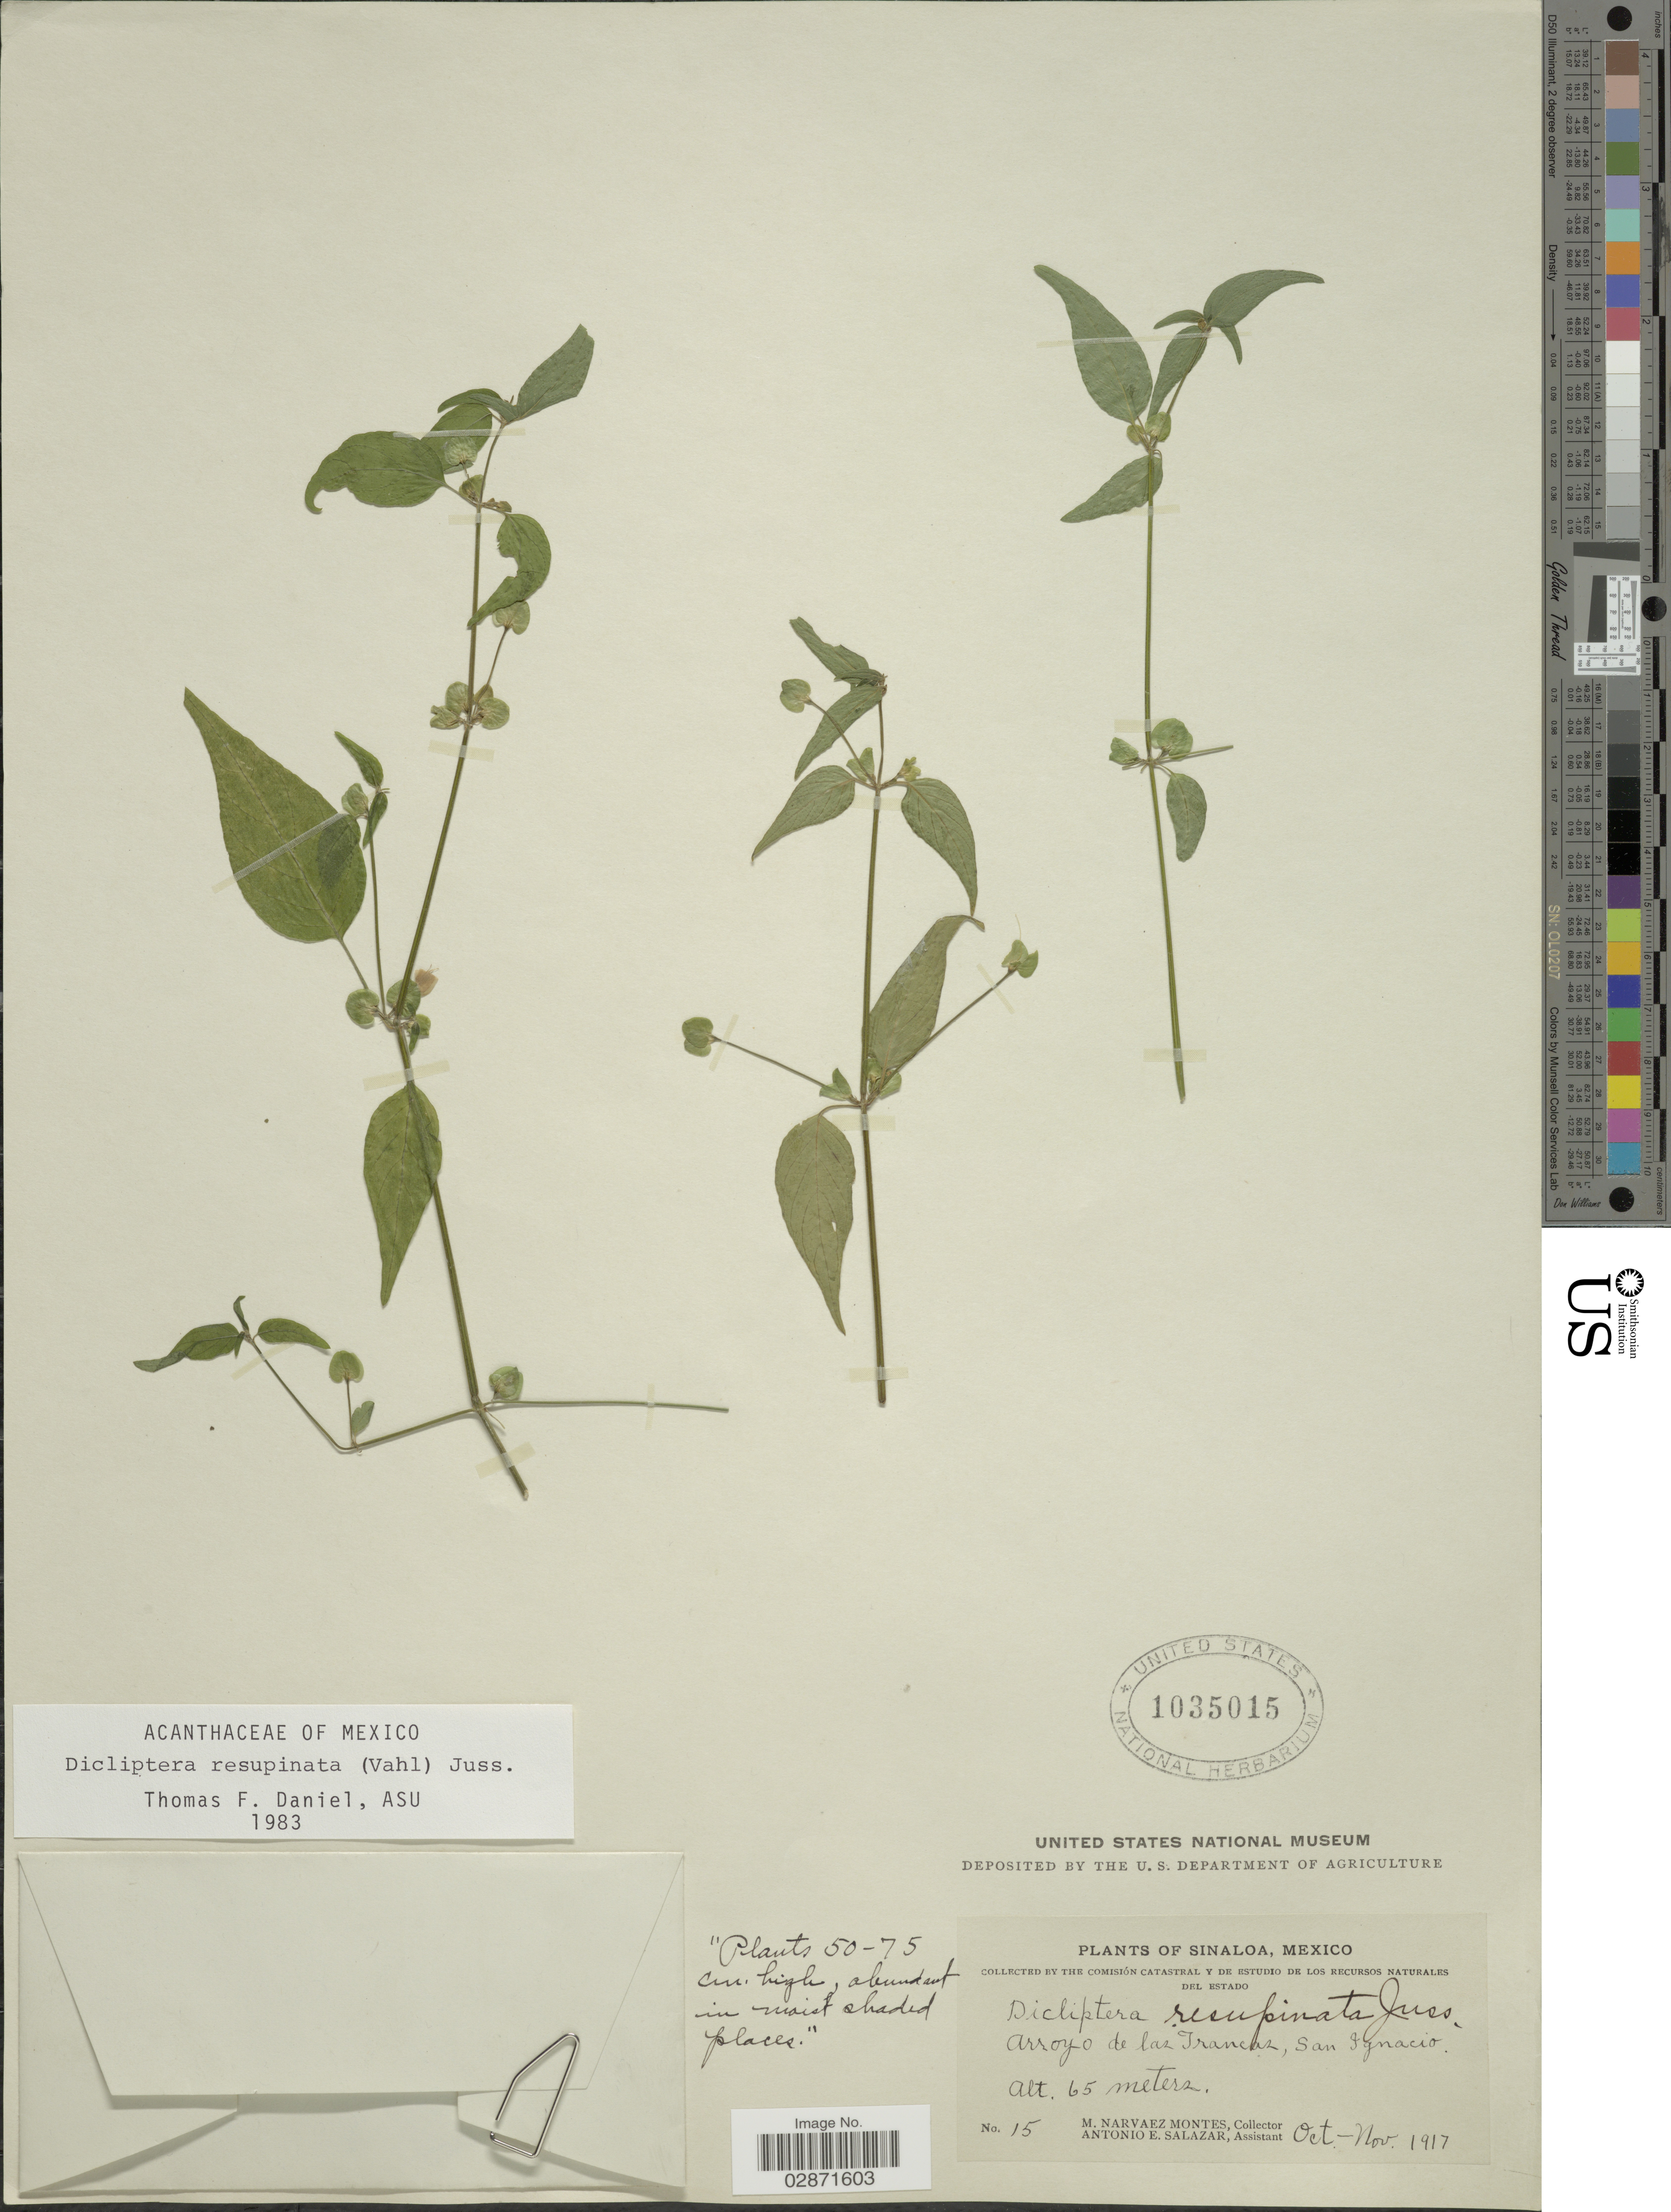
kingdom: Plantae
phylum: Tracheophyta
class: Magnoliopsida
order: Lamiales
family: Acanthaceae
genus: Dicliptera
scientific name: Dicliptera resupinata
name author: (Vahl) Juss.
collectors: M. Narvaez-Montes & A. E. Salazar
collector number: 15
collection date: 1917-10/1917-11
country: Mexico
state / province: Sinaloa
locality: Arroyo de las Trancas, San Ignacio.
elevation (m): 65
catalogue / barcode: US 1035015